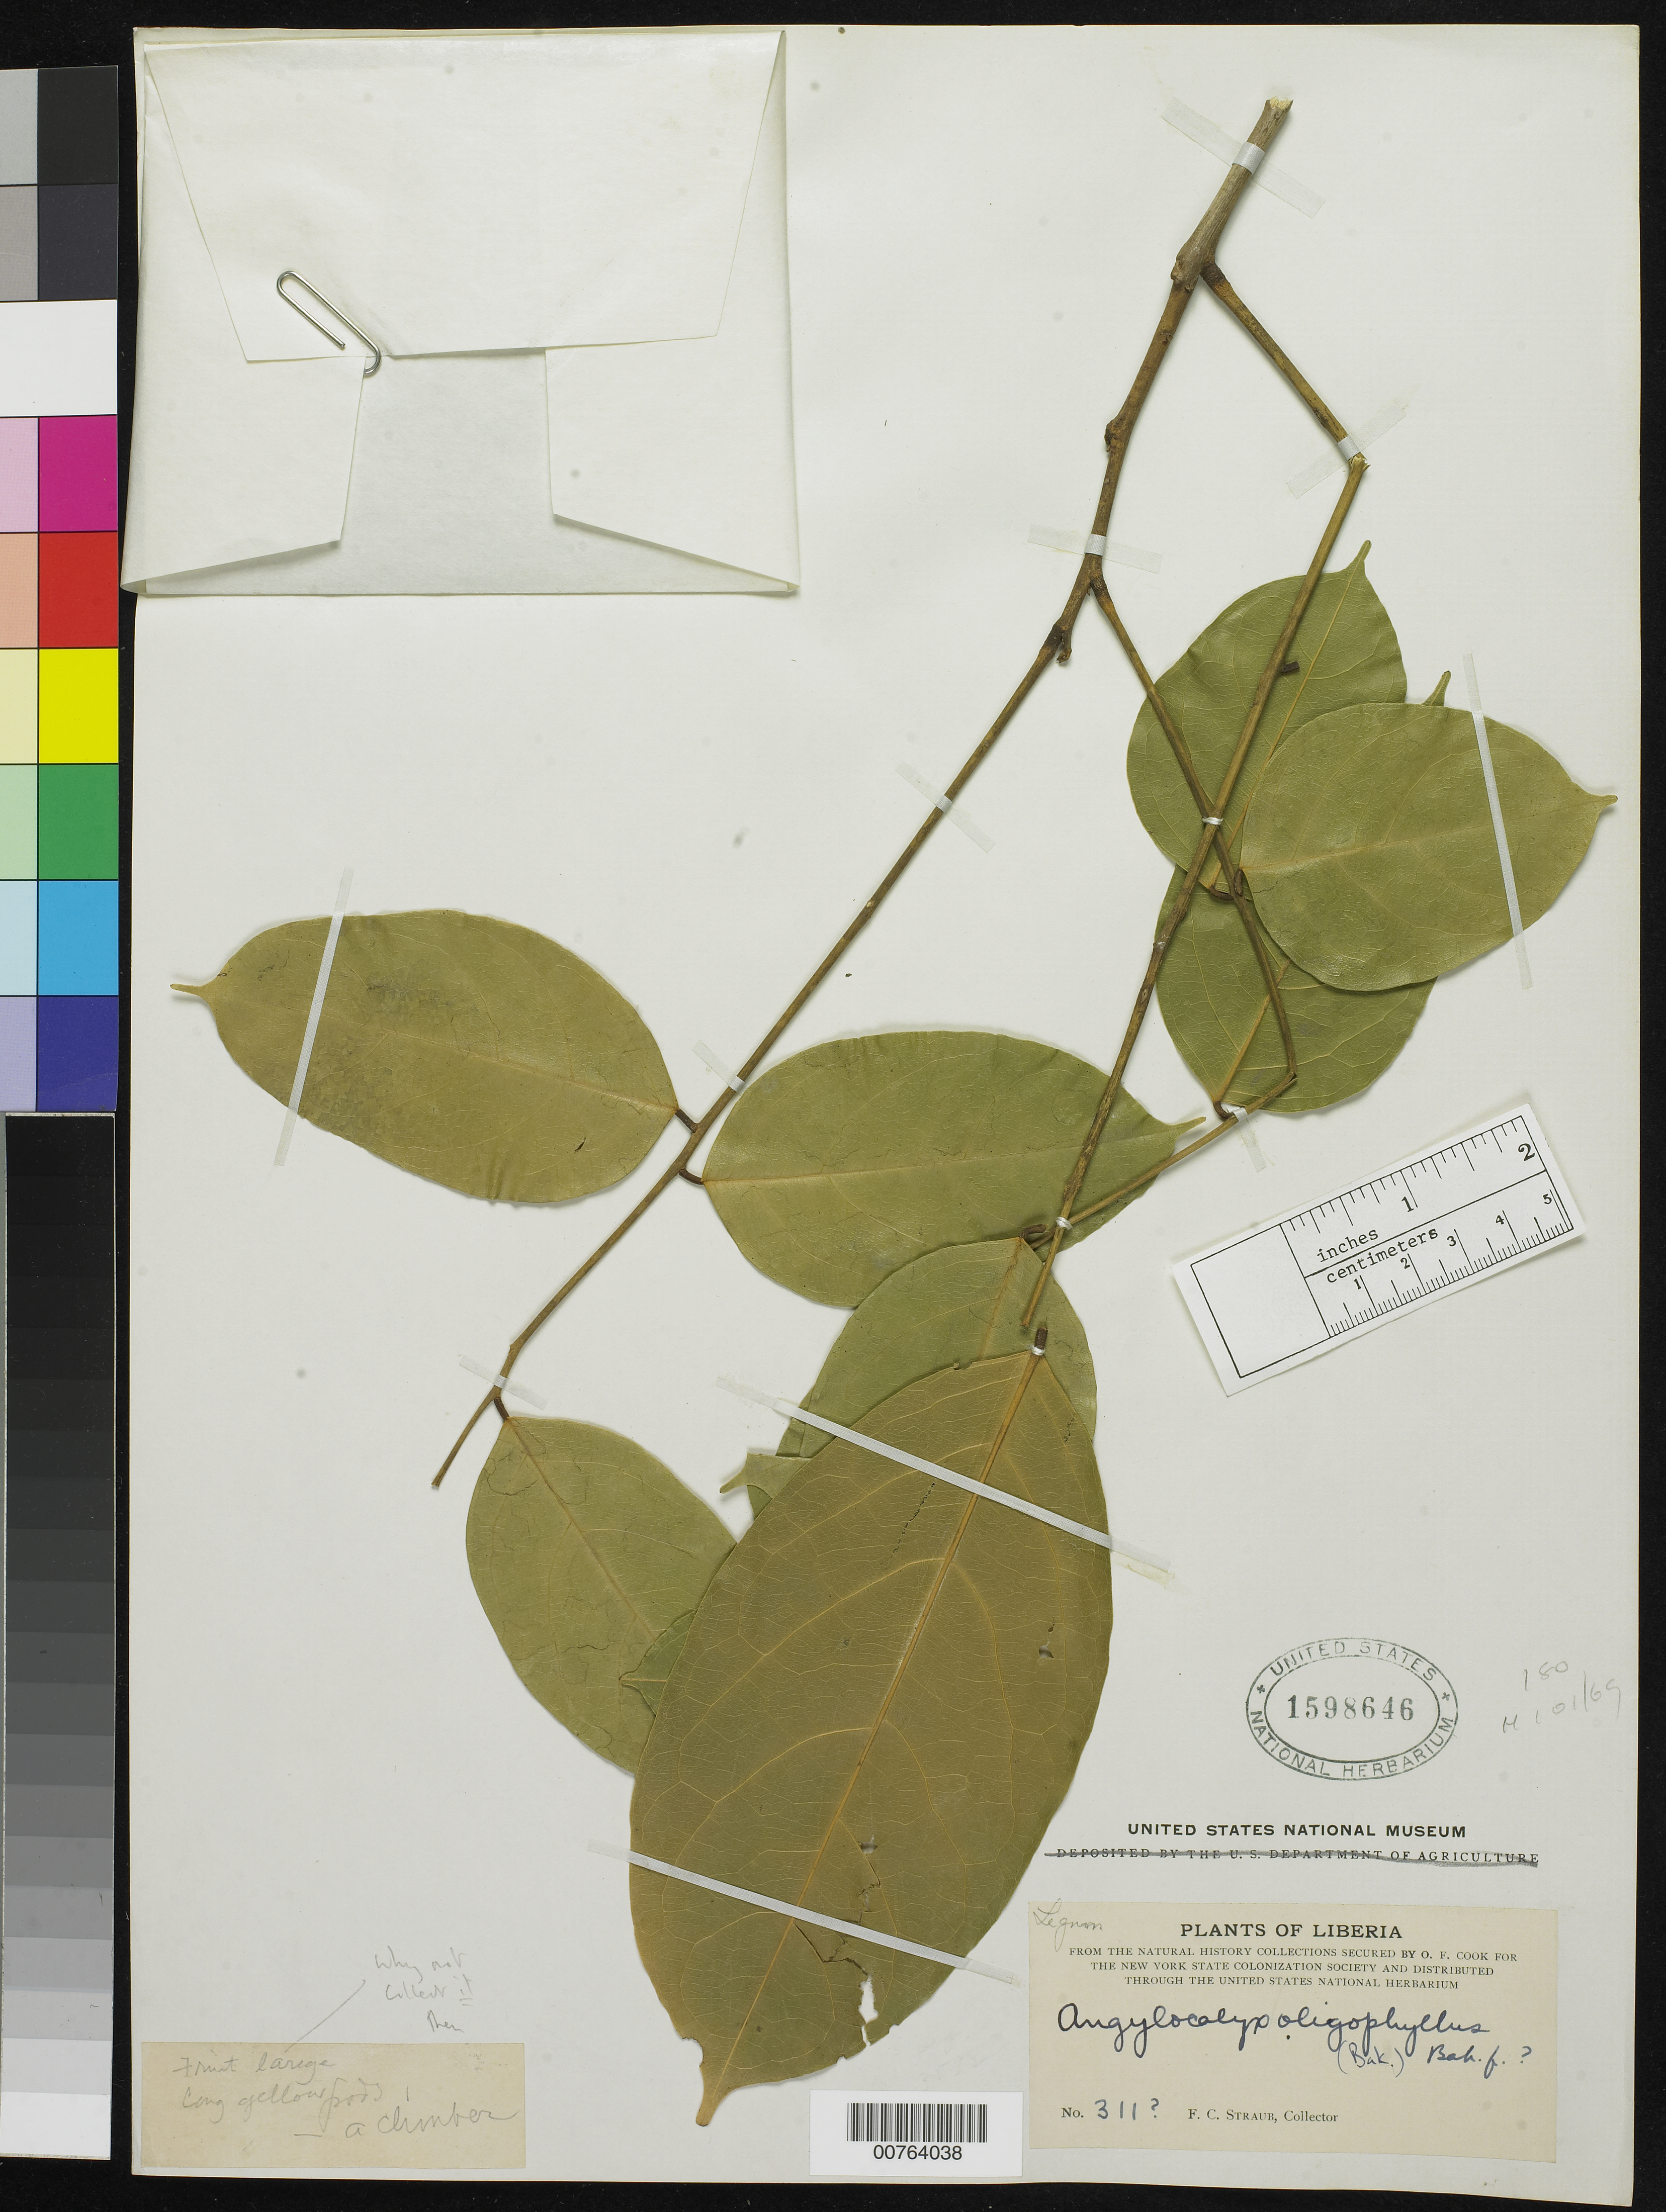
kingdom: Plantae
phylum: Tracheophyta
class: Magnoliopsida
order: Fabales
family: Fabaceae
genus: Angylocalyx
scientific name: Angylocalyx oligophyllus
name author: Baker f.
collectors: F. Straub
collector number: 311?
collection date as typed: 18--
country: Liberia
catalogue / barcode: US 1598646